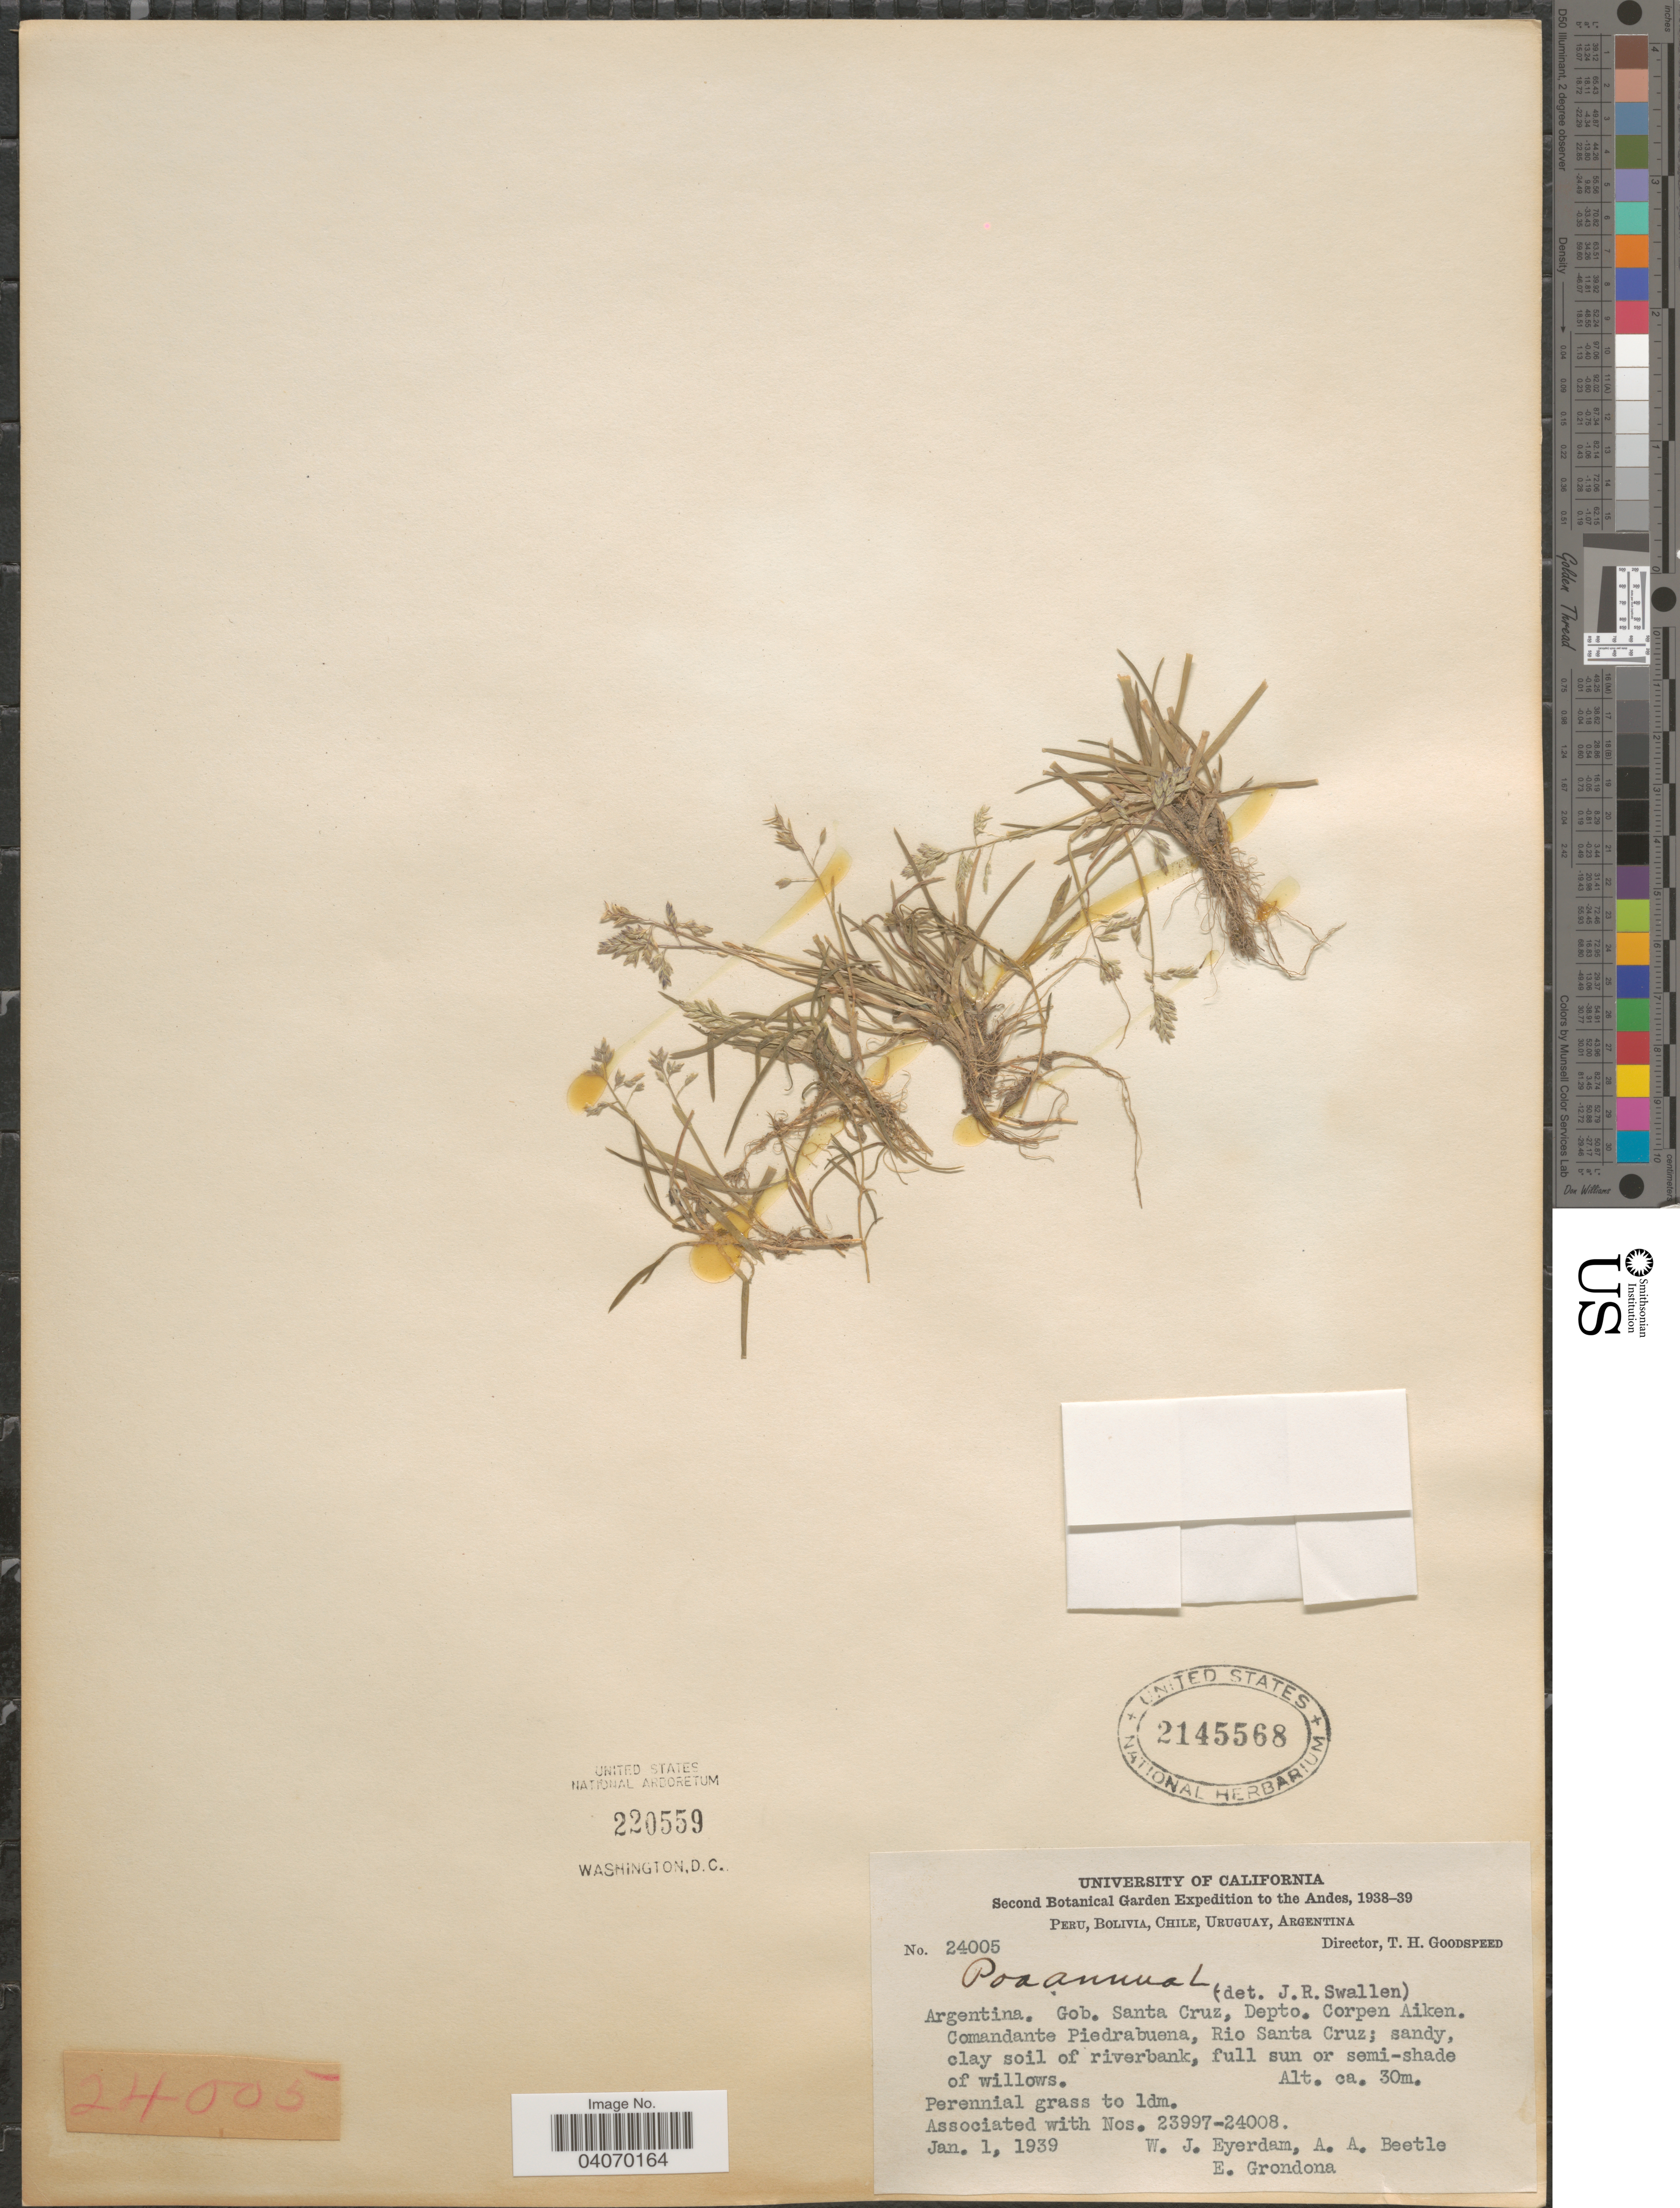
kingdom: Plantae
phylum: Tracheophyta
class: Liliopsida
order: Poales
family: Poaceae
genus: Poa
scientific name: Poa annua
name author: L.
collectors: W. J. Eyerdam, A. A. Beetle & E. Grondona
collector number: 24005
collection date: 1939-01-01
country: Argentina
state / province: Santa Cruz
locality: Gob. Santa Cruz, Depto. Corpen Aiken. Comandante Piedrabuena, Rio Santa Cruz; sandy clay soil of riverbank, full sun or semi-shade of willows.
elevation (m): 30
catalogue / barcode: US 2145568